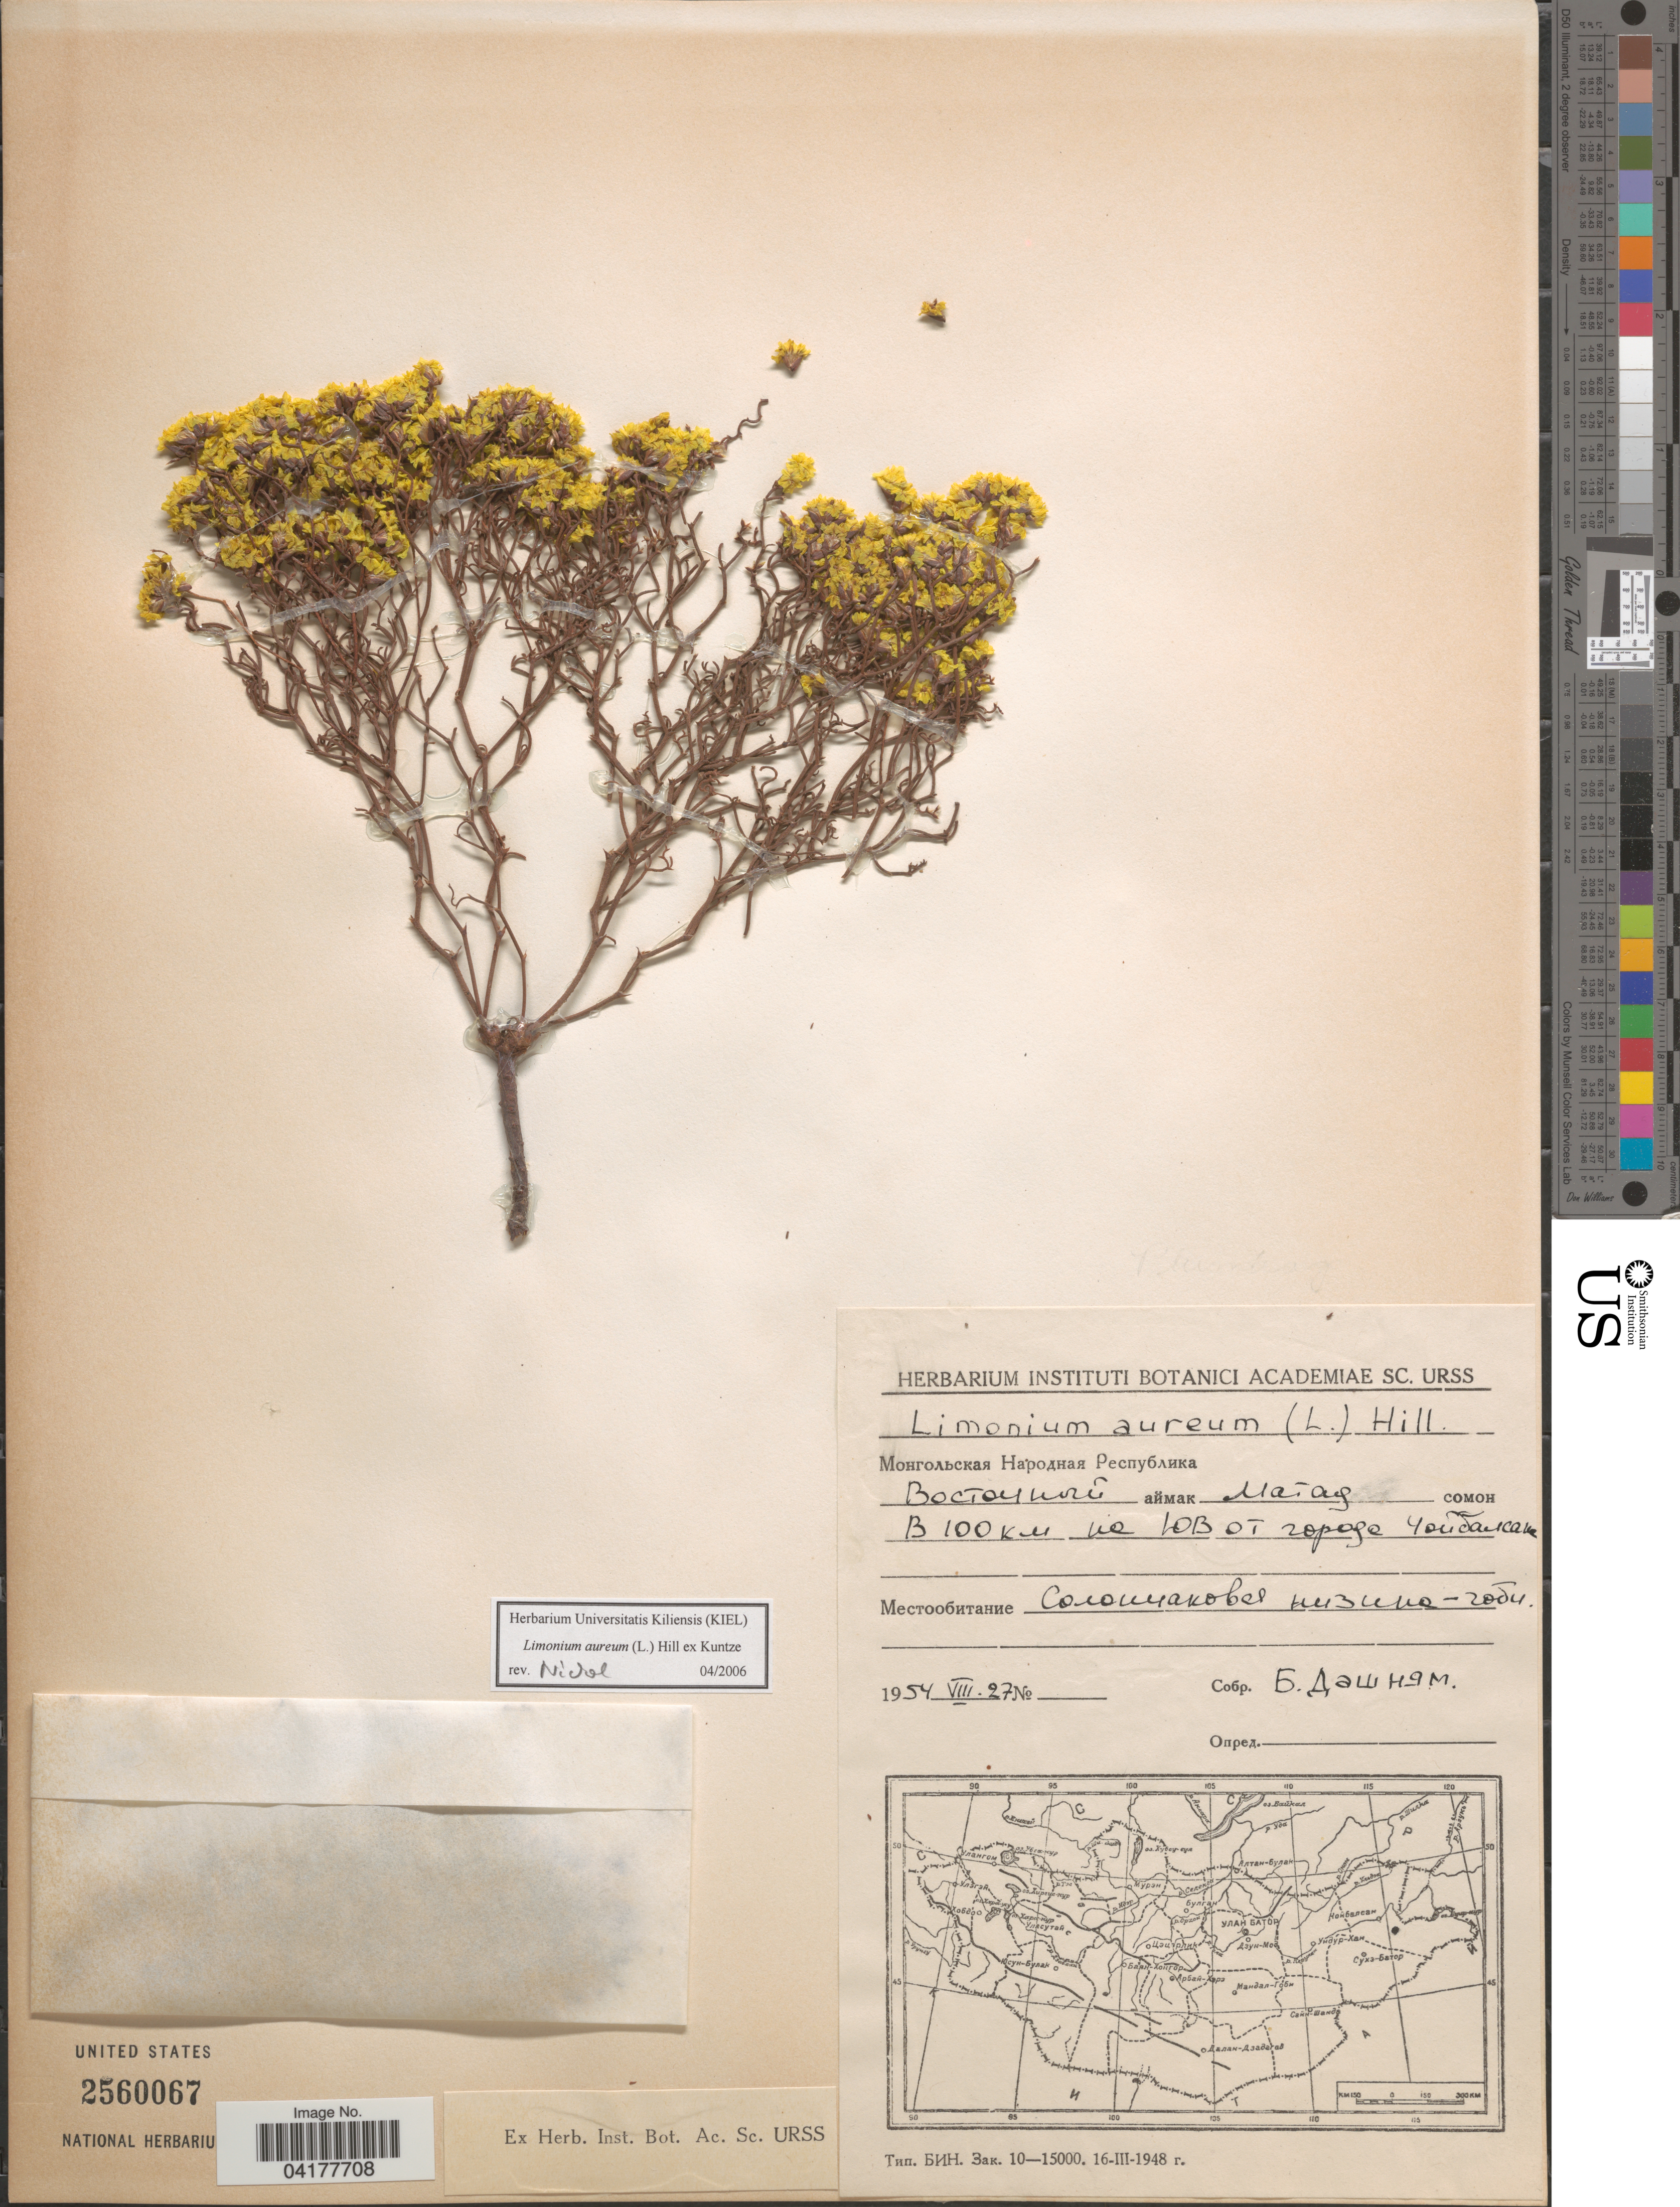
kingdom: Plantae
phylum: Tracheophyta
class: Magnoliopsida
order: Caryophyllales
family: Plumbaginaceae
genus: Limonium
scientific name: Limonium aureum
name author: (L.) Hill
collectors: B. Dashnyam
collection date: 1954-08-27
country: Mongolia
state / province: Dornod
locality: Matad District, SE of Choibalsan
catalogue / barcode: US 2560067